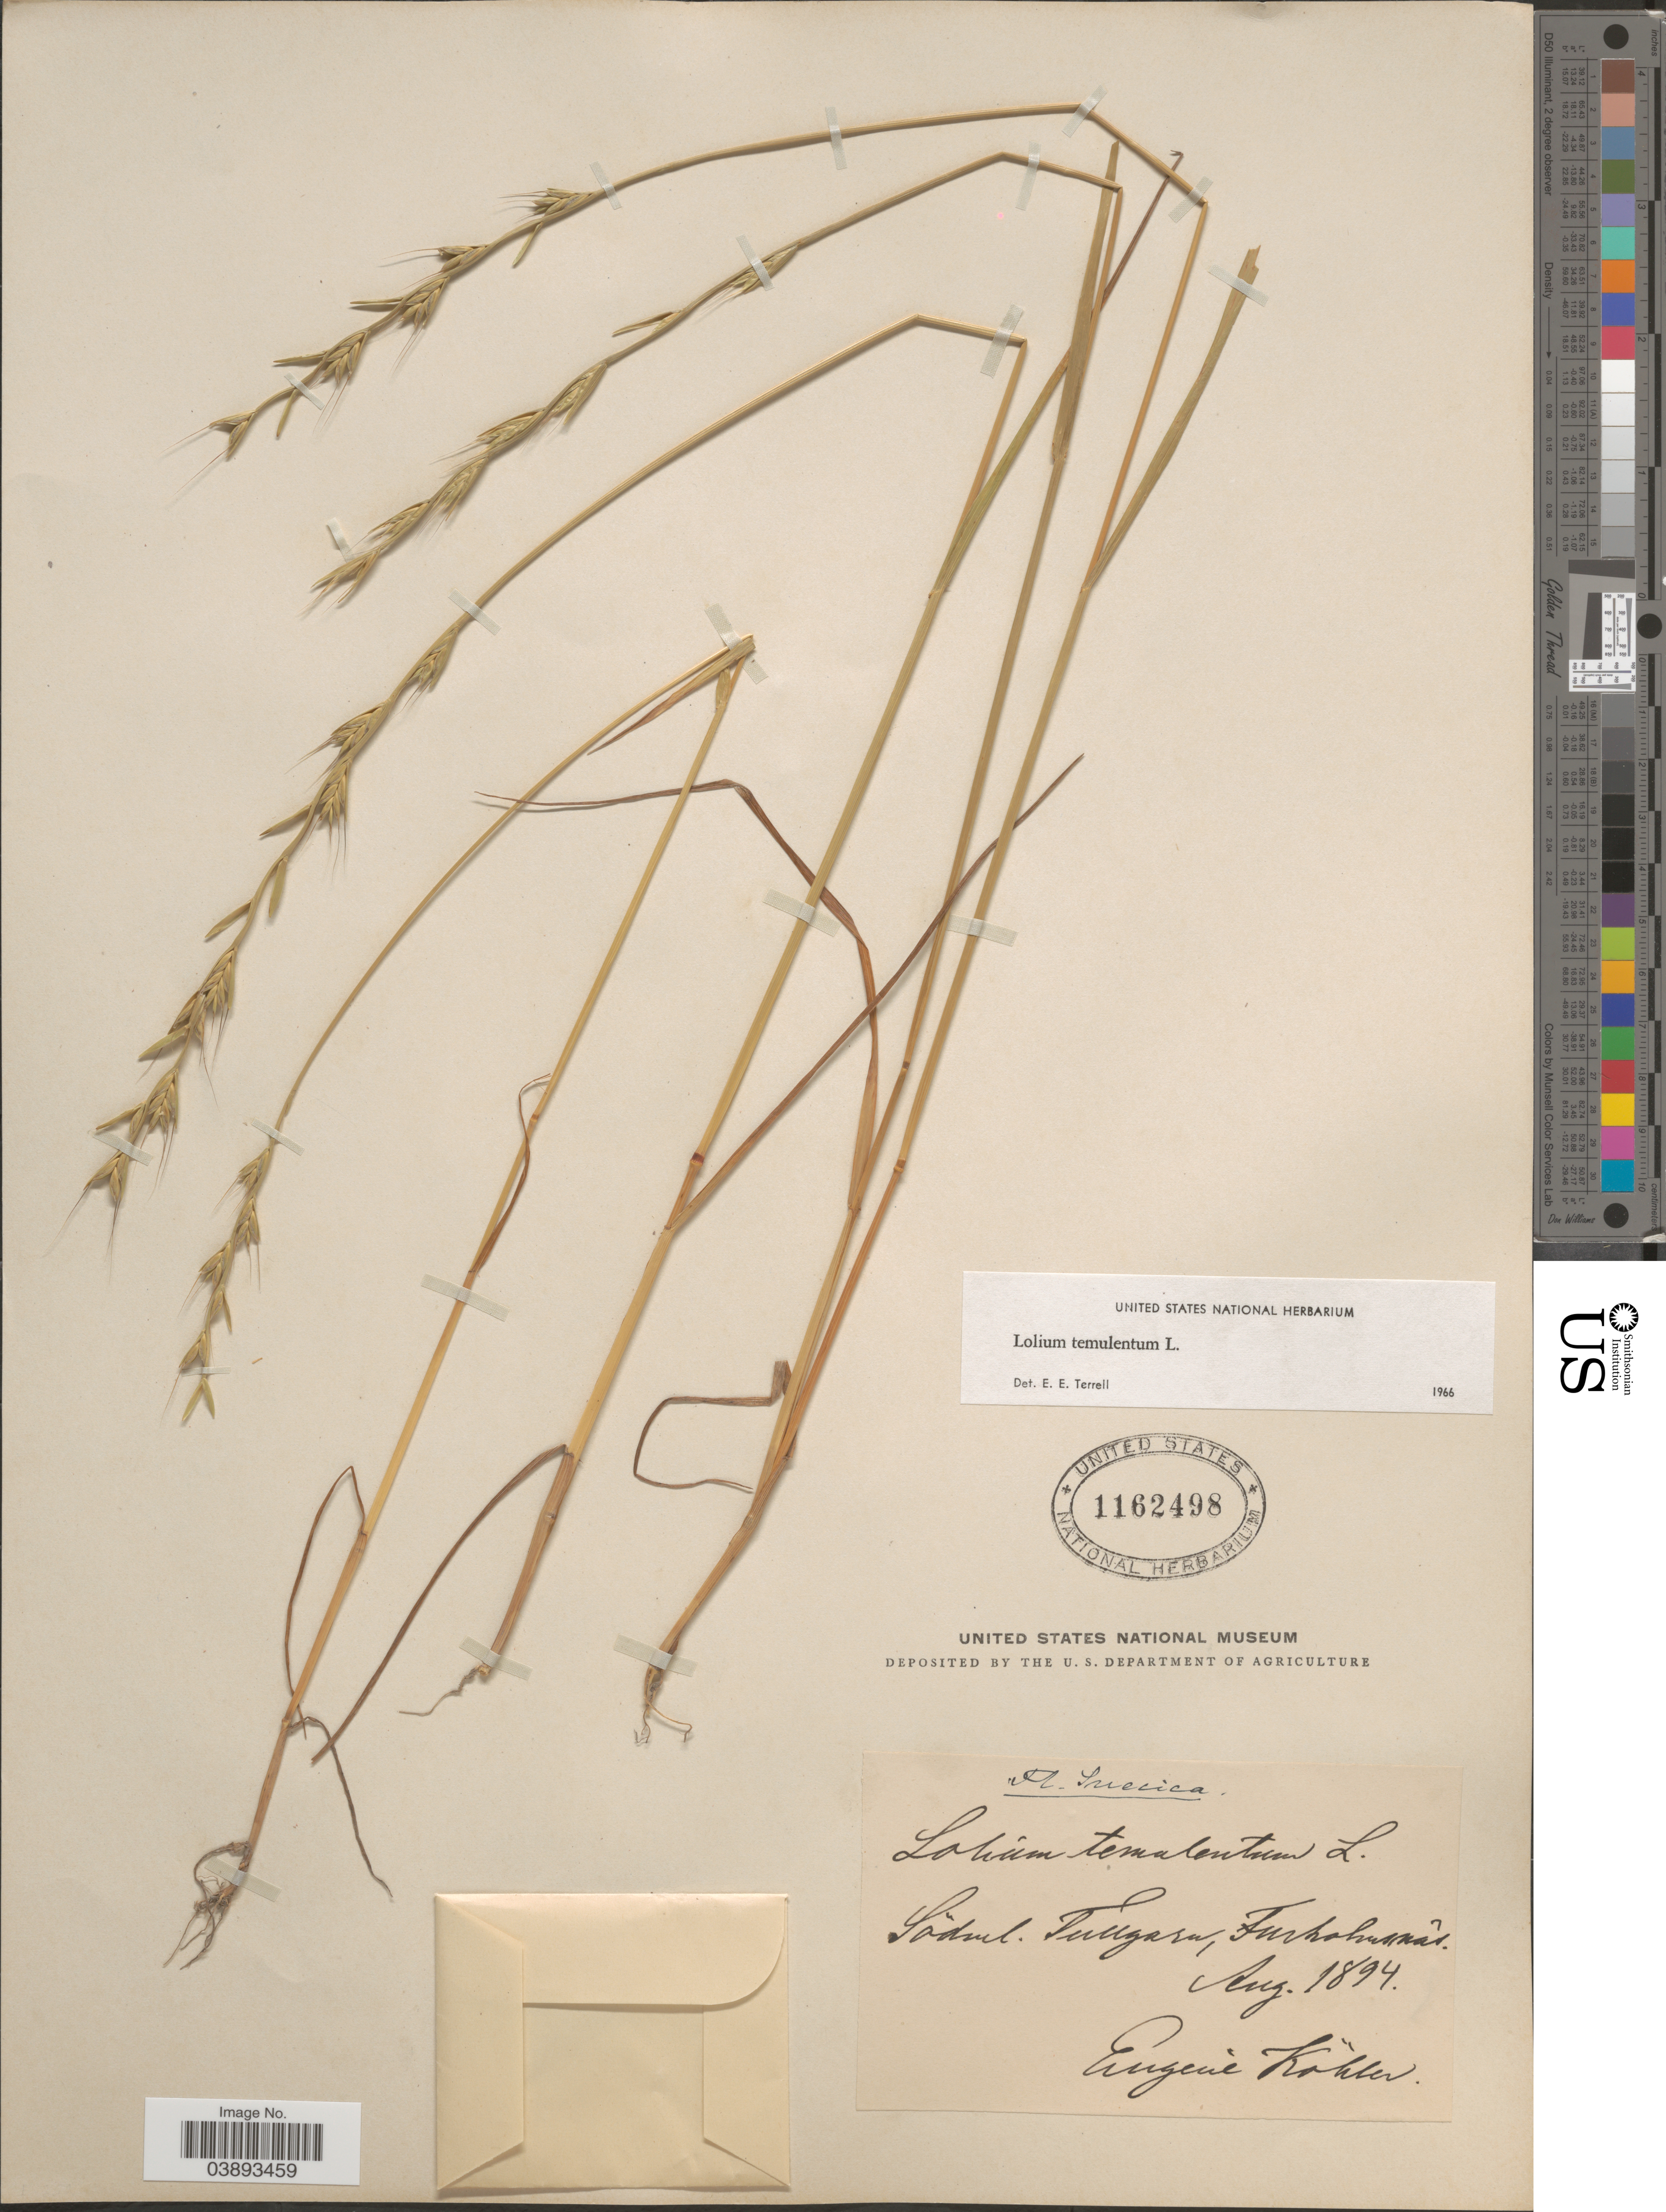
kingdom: Plantae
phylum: Tracheophyta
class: Liliopsida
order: Poales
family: Poaceae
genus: Lolium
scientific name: Lolium temulentum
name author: L.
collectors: E. Kohler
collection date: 1894-08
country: Sweden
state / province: Sodermanland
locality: Suecica. Södml. Tullgarn, Furholmsnäs.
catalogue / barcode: US 1162498